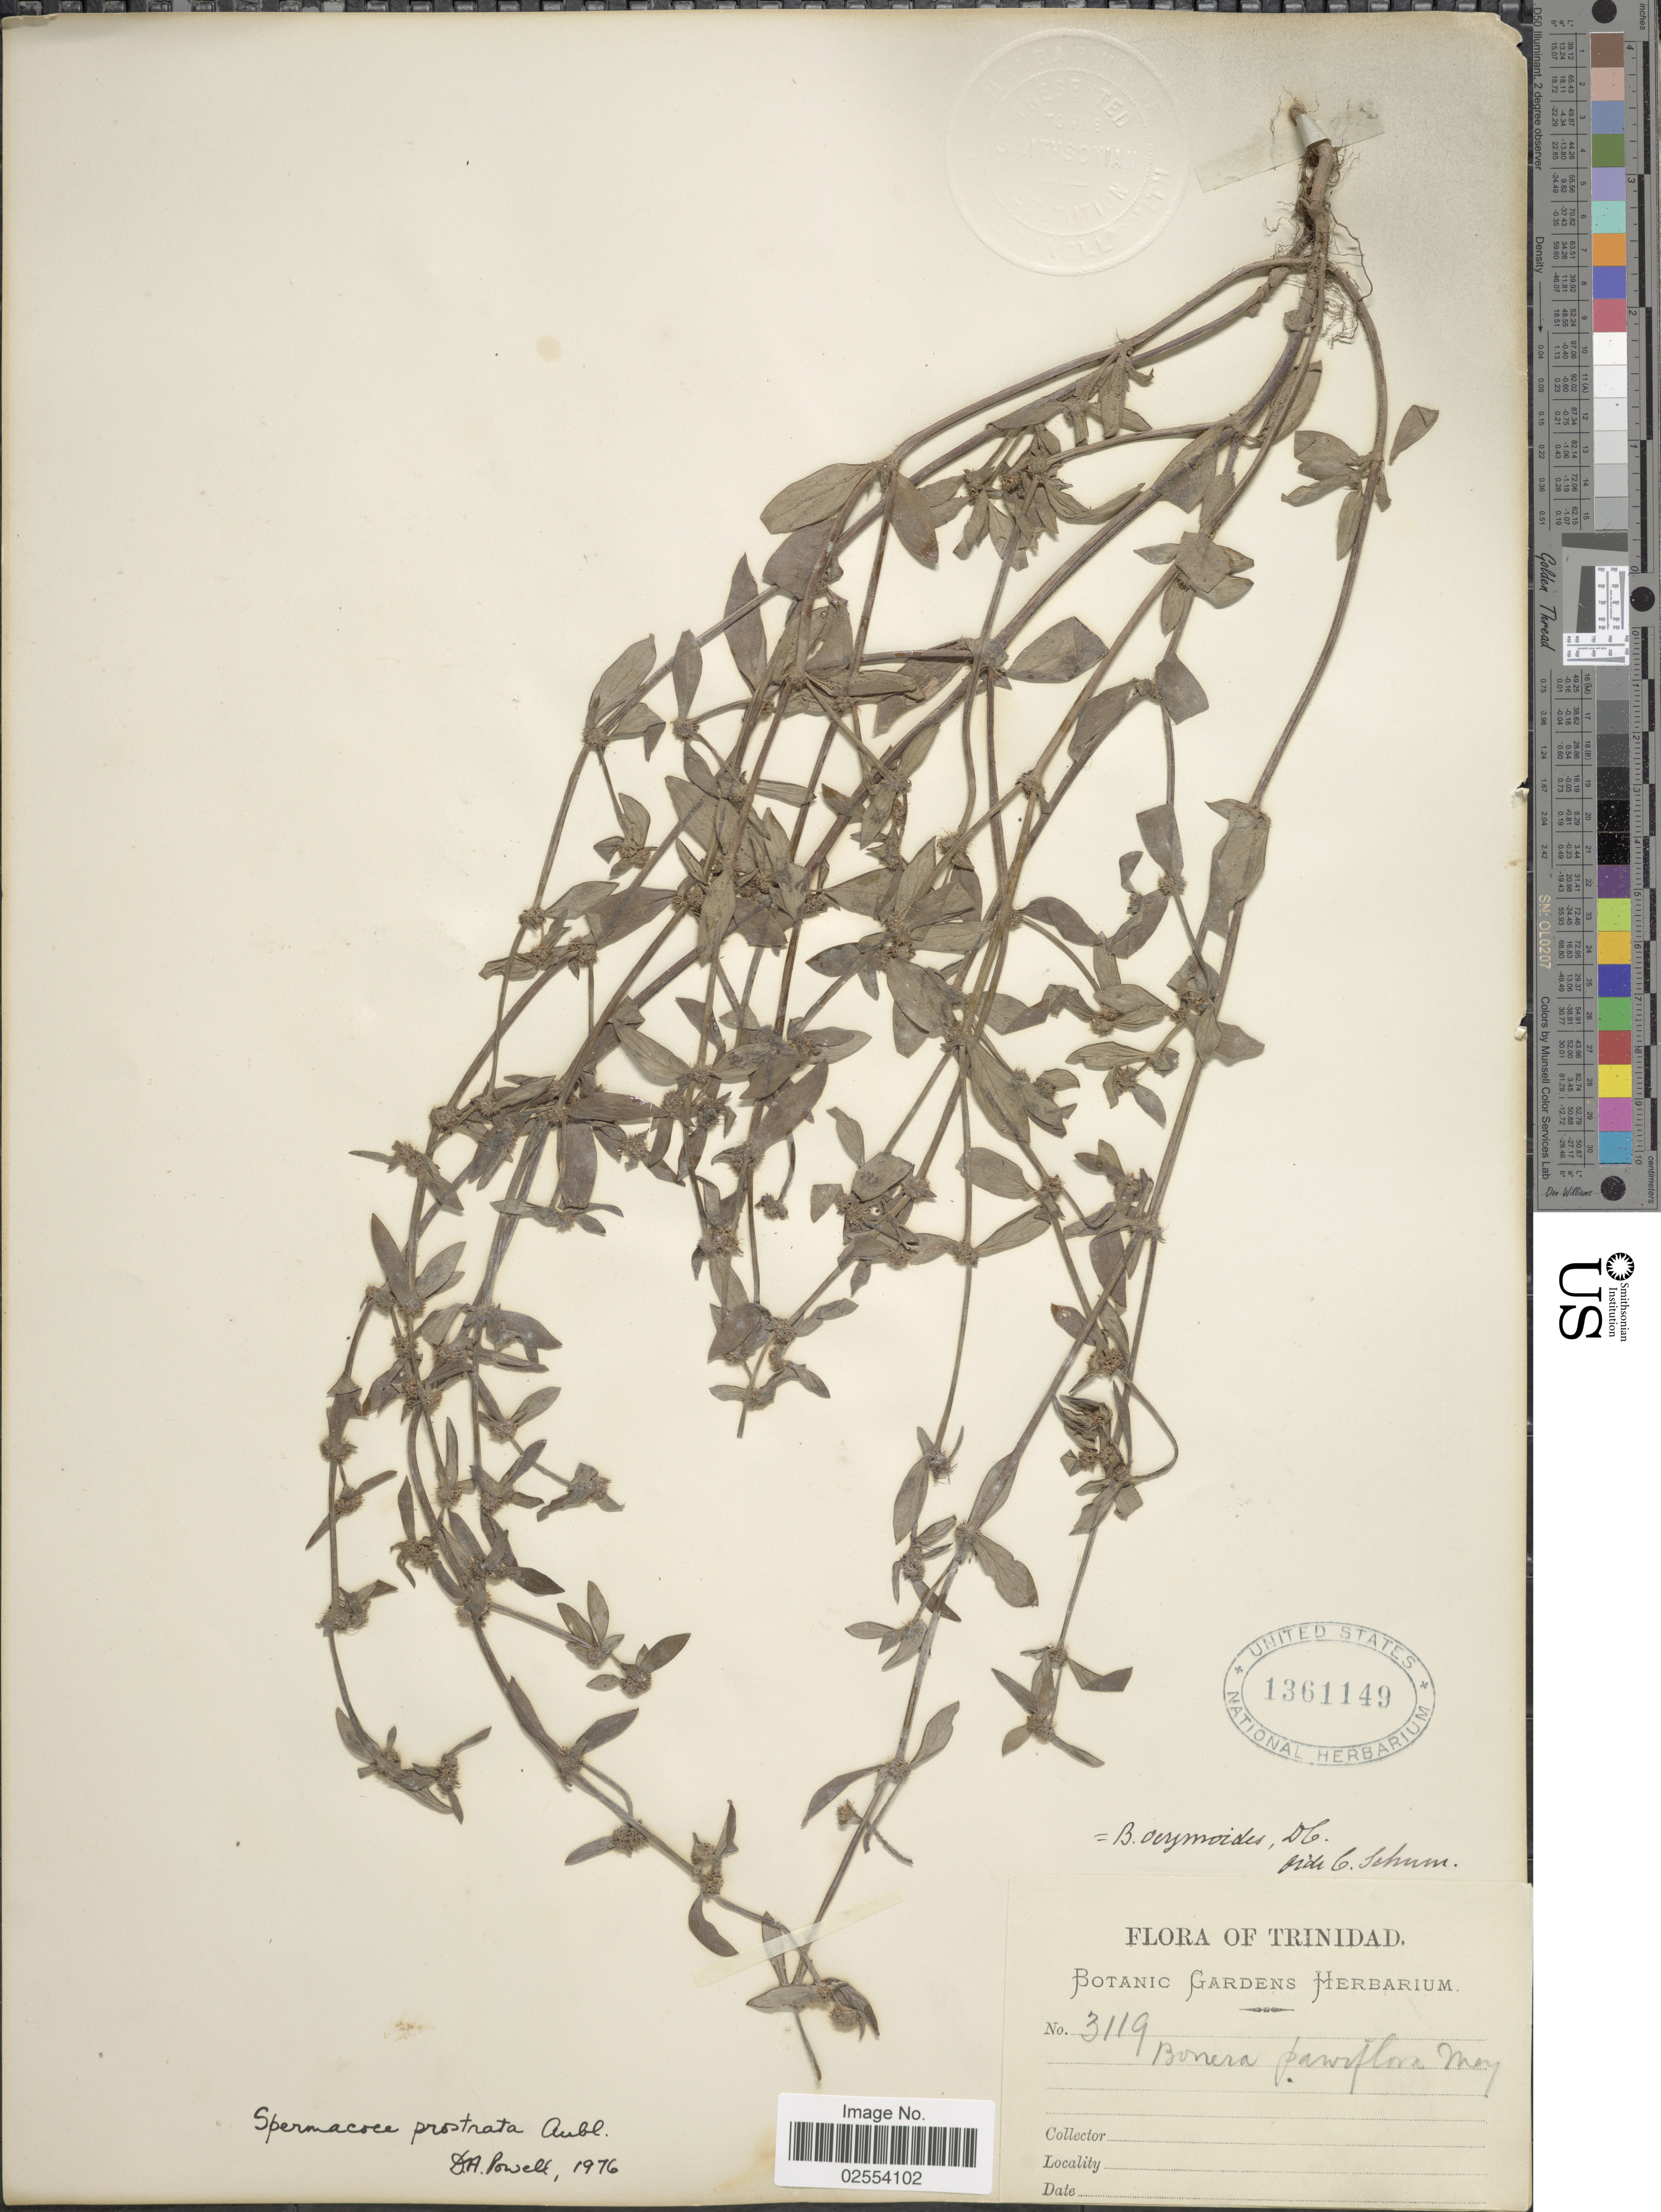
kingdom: Plantae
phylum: Tracheophyta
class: Magnoliopsida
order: Gentianales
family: Rubiaceae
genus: Spermacoce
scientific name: Spermacoce prostrata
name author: Aubl.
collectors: ex herb. Botanic Gardens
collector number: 3119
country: Trinidad and Tobago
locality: Trinidad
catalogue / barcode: US 1361149